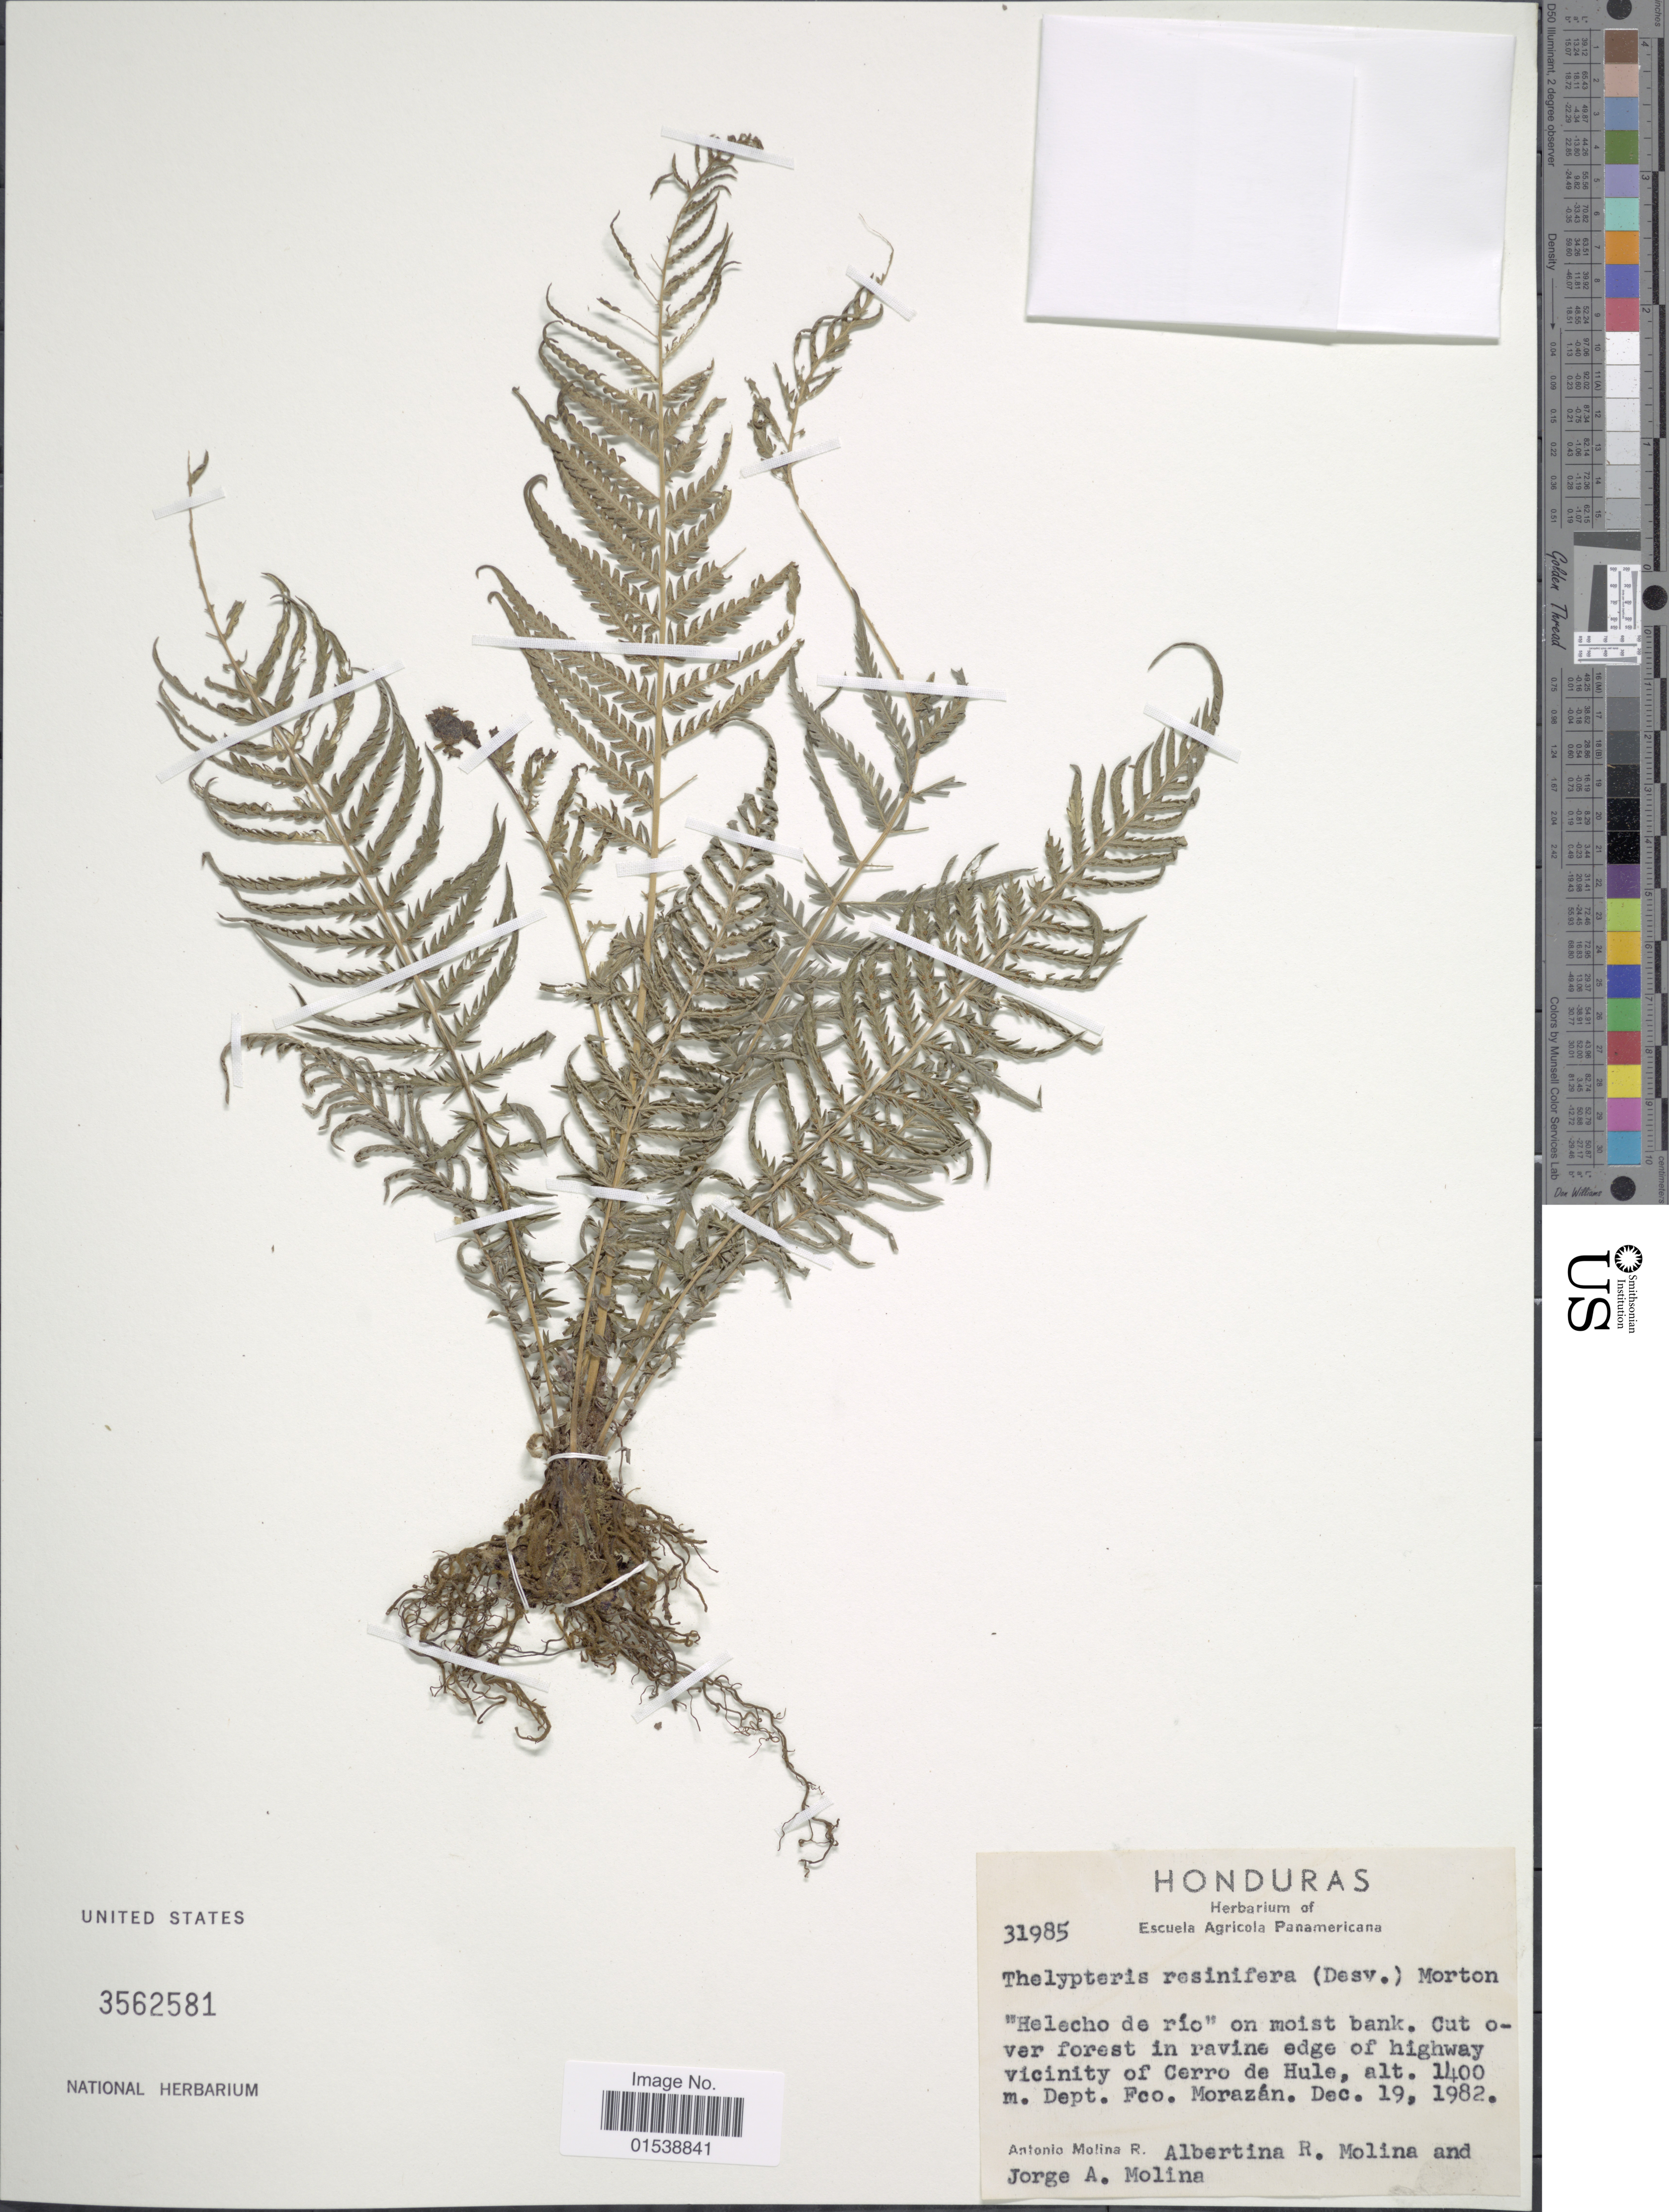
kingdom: Plantae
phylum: Tracheophyta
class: Polypodiopsida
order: Polypodiales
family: Thelypteridaceae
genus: Amauropelta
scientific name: Amauropelta resinifera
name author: (Desv.) Pic. Serm.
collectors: A. R. Molina & J. A. Molina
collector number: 31985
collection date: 1982-12-19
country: Honduras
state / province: Fco. Morazán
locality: Cut over forest in ravine edge of highway vicinity of Cerro de Hule, Dept. Fco. Morazan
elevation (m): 1400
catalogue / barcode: US 3562581